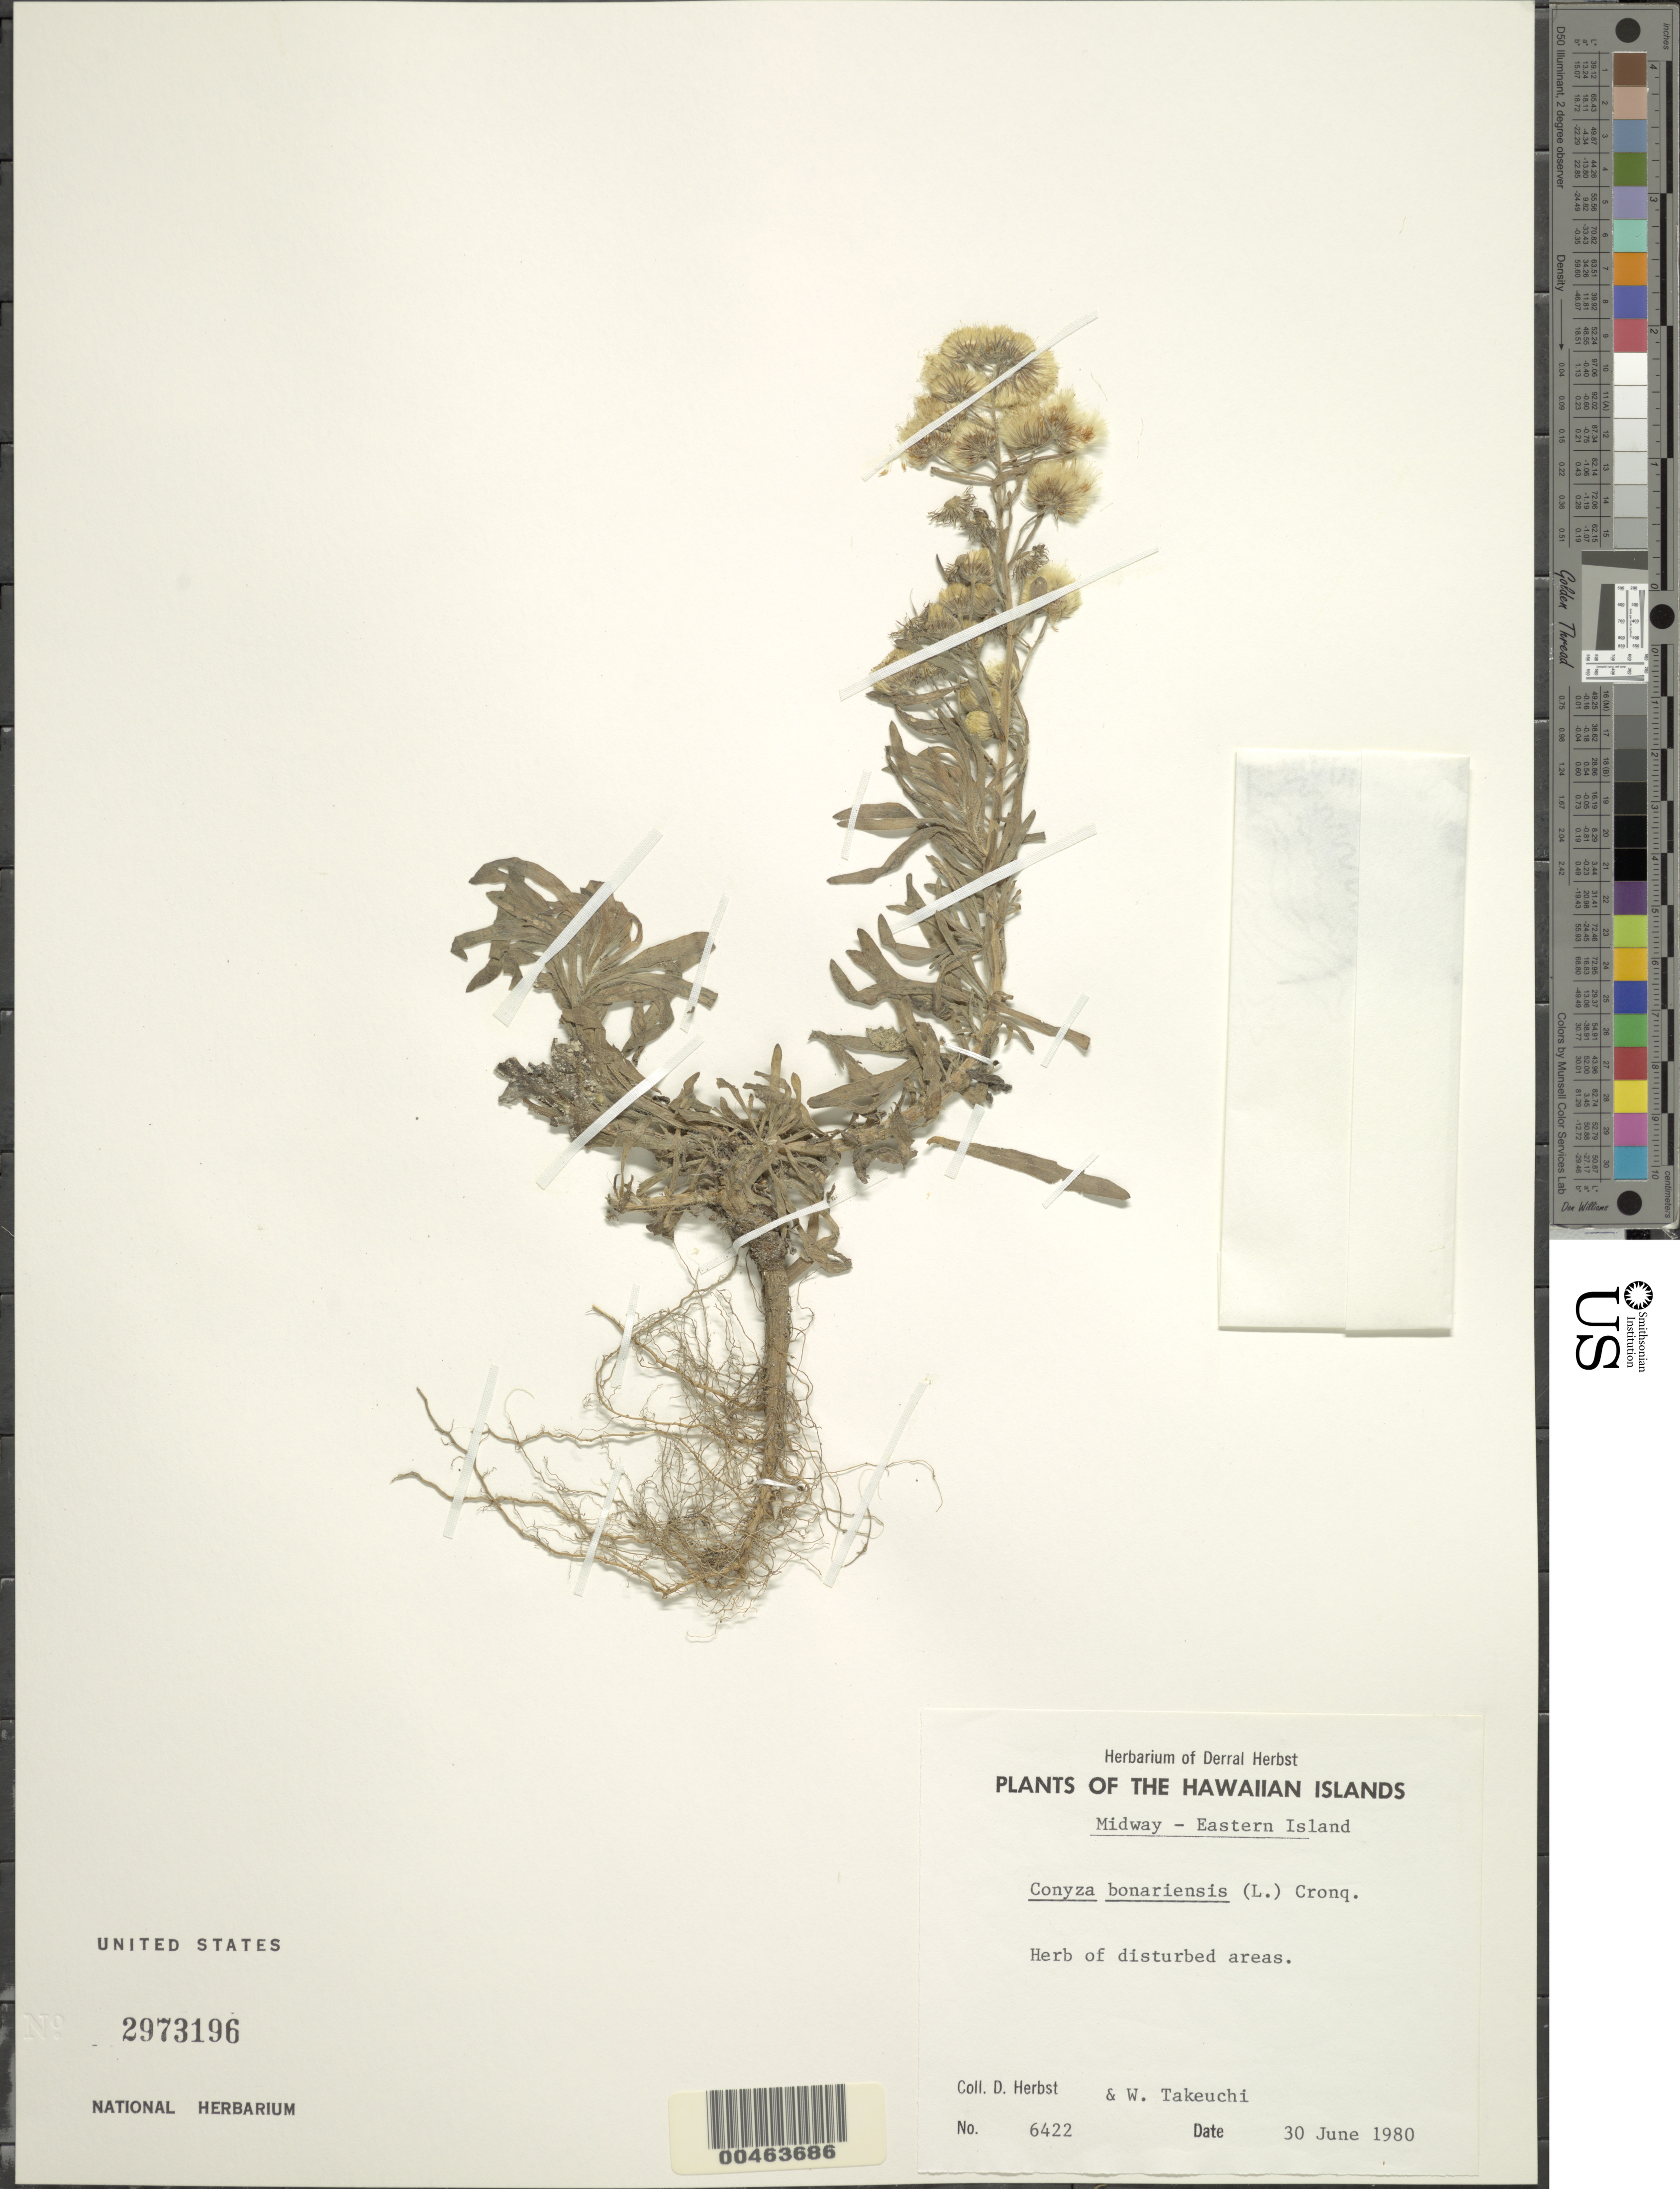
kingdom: Plantae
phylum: Tracheophyta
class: Magnoliopsida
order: Asterales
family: Asteraceae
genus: Erigeron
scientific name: Erigeron bonariensis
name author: L.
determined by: Wagner, W. L., (BOT), Smithsonian Institution - National Museum of Natural History (UNITED STATES)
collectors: D. R. Herbst & W. N. Takeuchi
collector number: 6422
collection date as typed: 30 Jun 1980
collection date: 1980-06-30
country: U.S. Administered Pacific Islands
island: Midway Atoll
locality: Eastern Islet, Midway Is.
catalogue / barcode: US 2973196